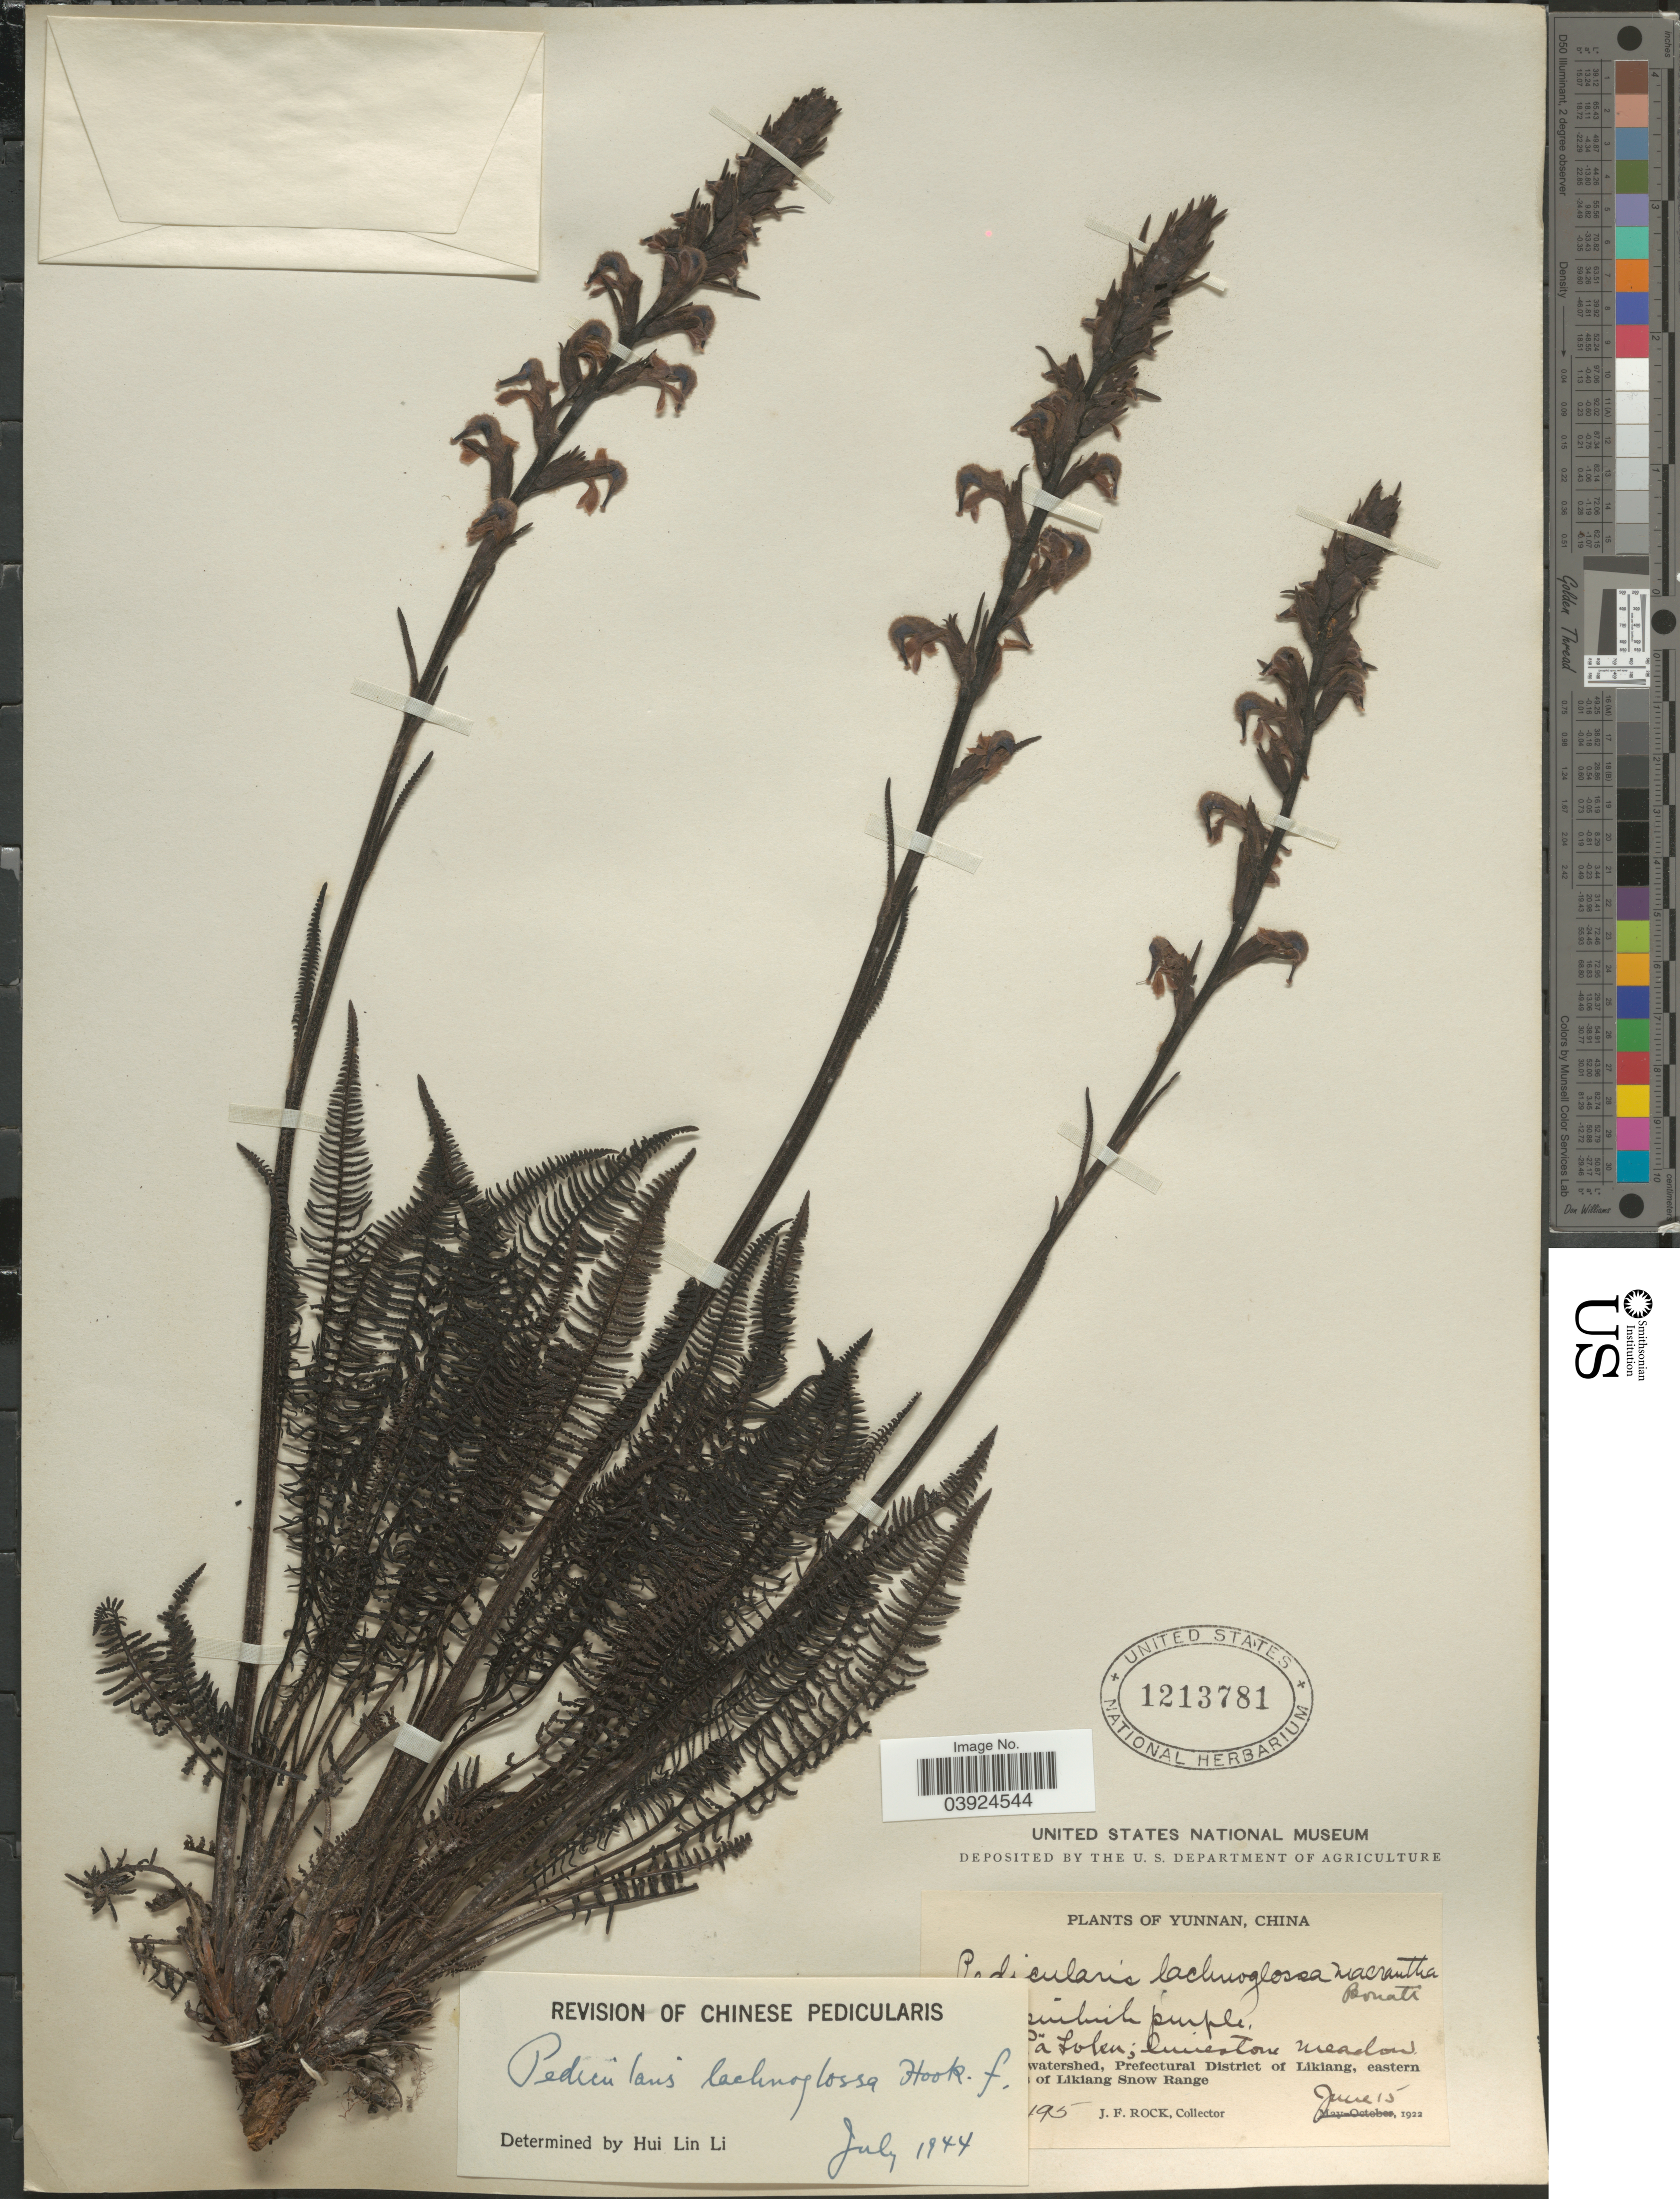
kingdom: Plantae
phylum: Tracheophyta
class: Magnoliopsida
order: Lamiales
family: Orobanchaceae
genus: Pedicularis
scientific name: Pedicularis lachnoglossa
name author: Hook. f.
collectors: J. Rock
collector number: !195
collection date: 1922-06-15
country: China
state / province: Yunnan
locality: [illegible text]Lolen; limestone meadow. [illegible text] watershed, Prefectural District of Likiang, eastern [illegible text] of Likiang Snow Range.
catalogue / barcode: US 1213781